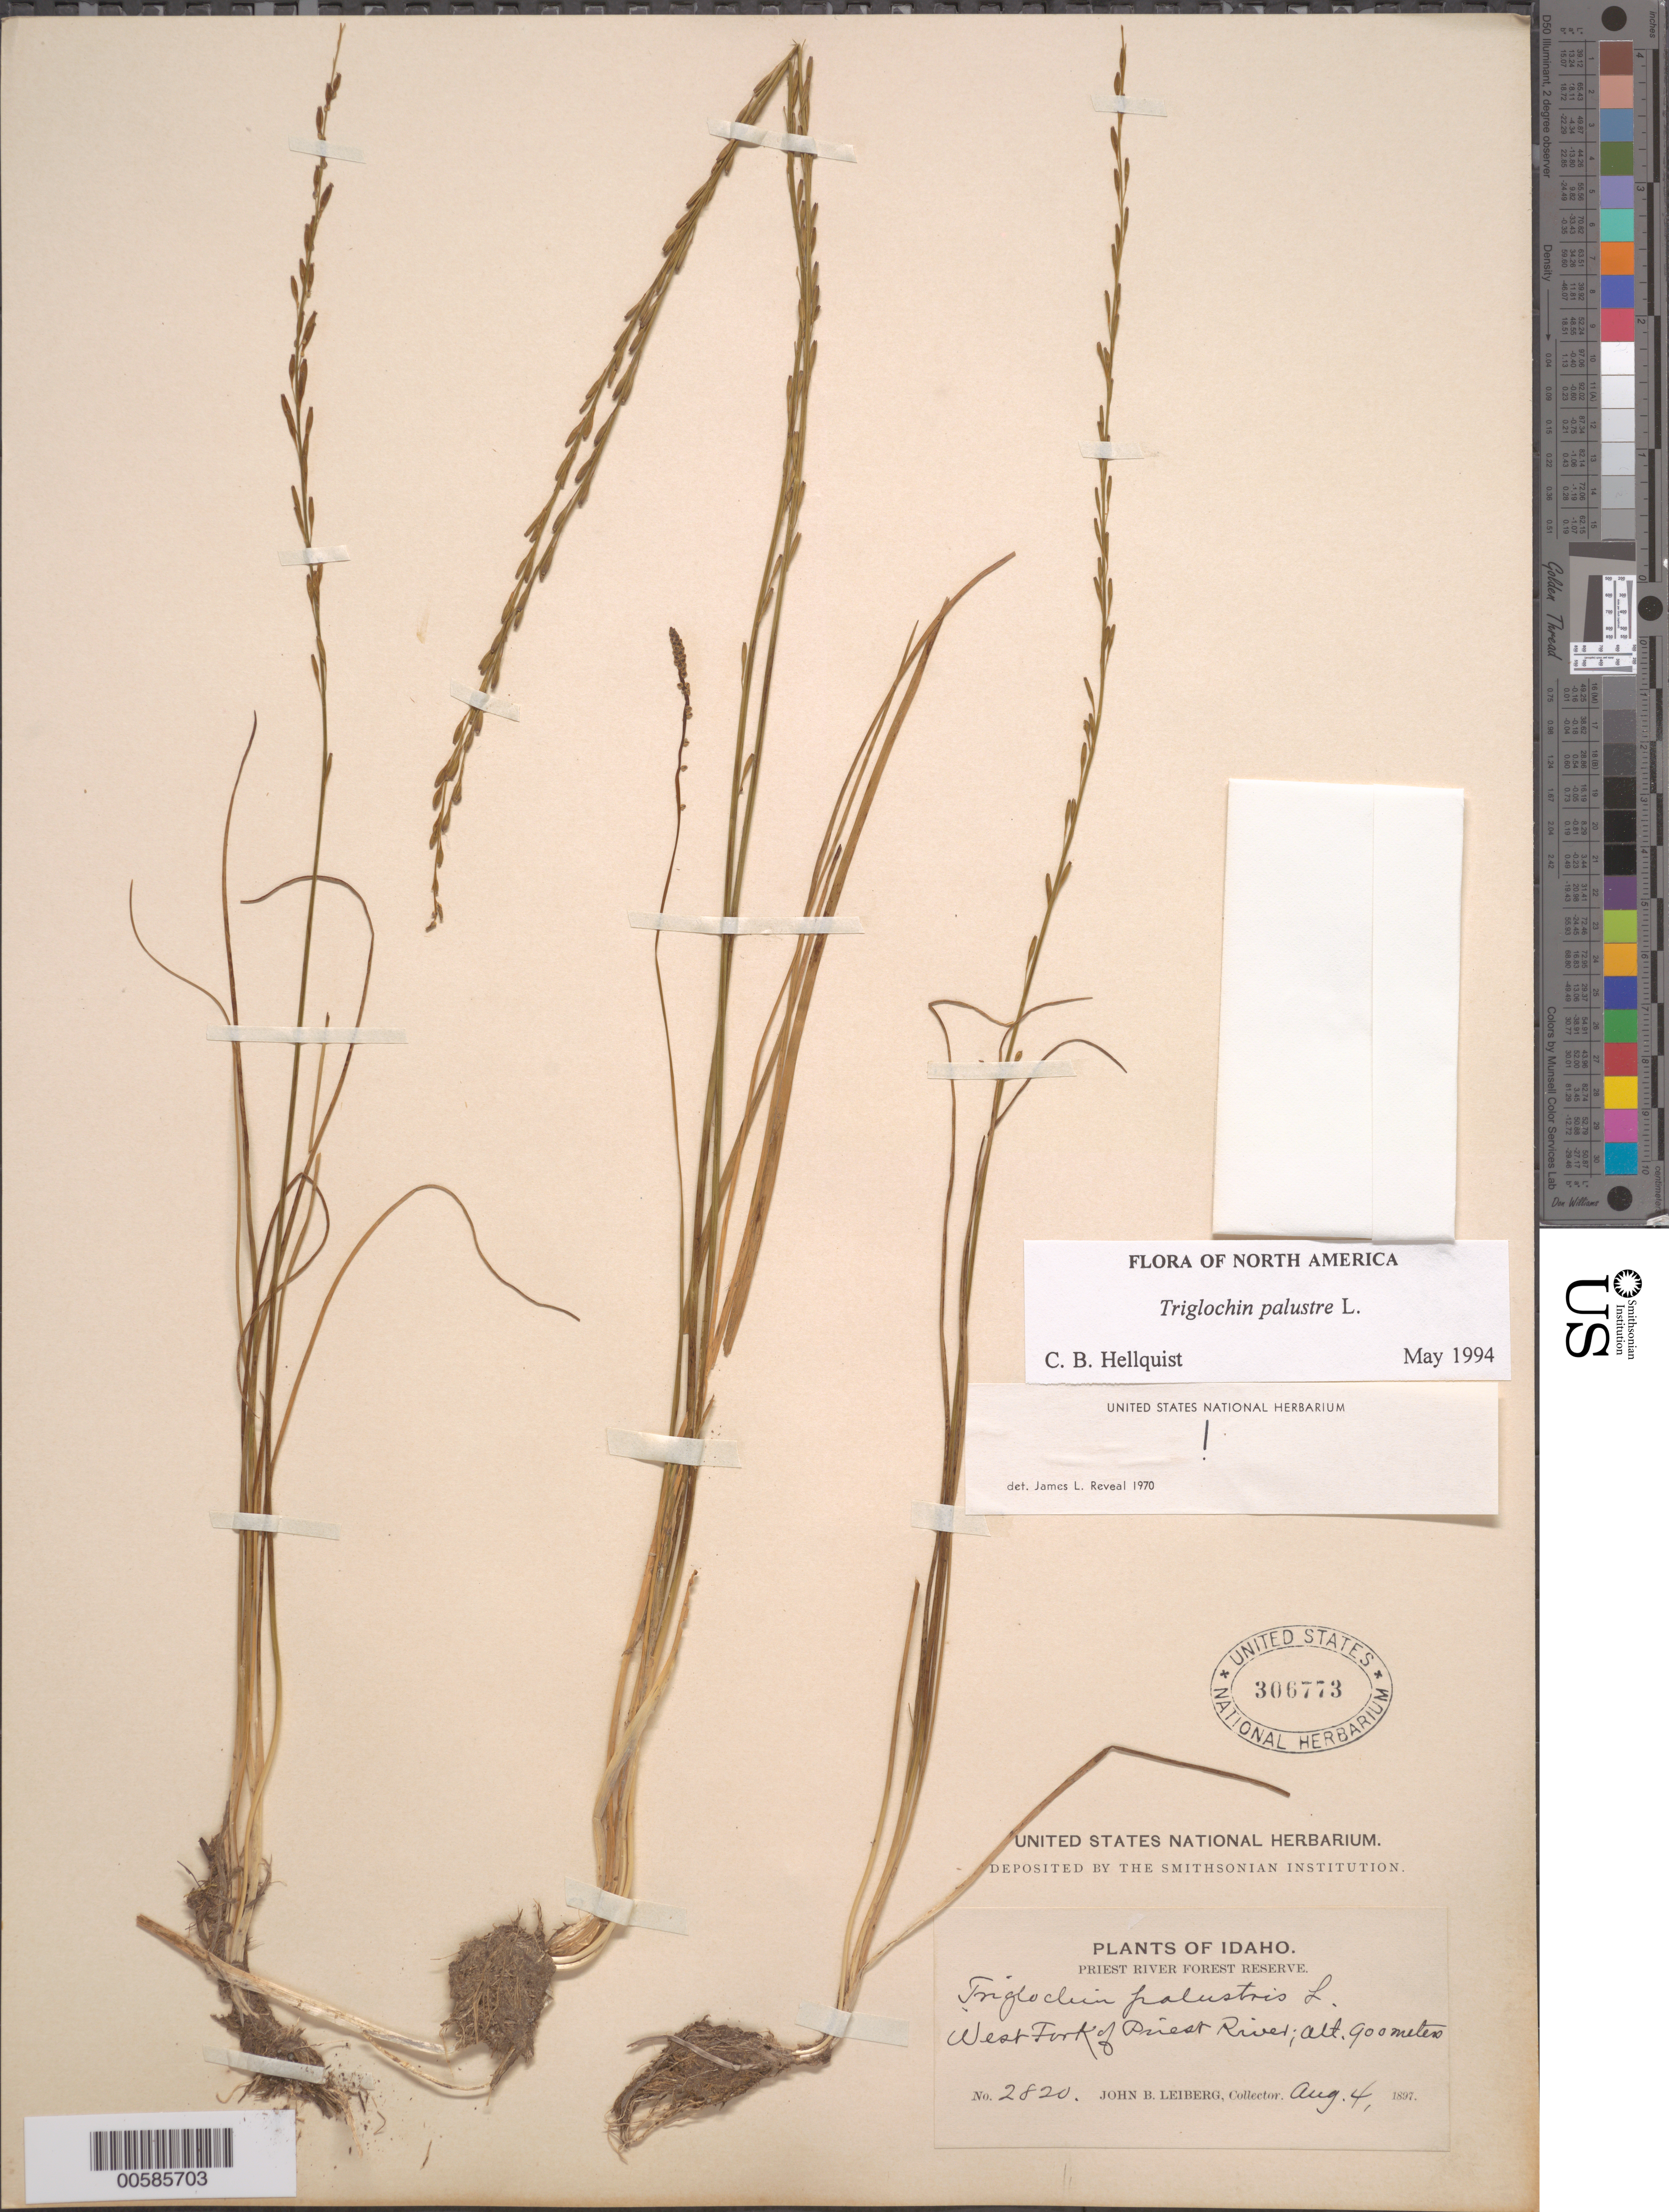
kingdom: Plantae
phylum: Tracheophyta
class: Liliopsida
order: Alismatales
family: Juncaginaceae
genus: Triglochin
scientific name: Triglochin palustris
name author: L.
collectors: J. Leiberg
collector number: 2820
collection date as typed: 04 Aug 1897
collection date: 1897-08-04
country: United States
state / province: Idaho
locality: West Fork of Priest River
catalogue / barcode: US 306773